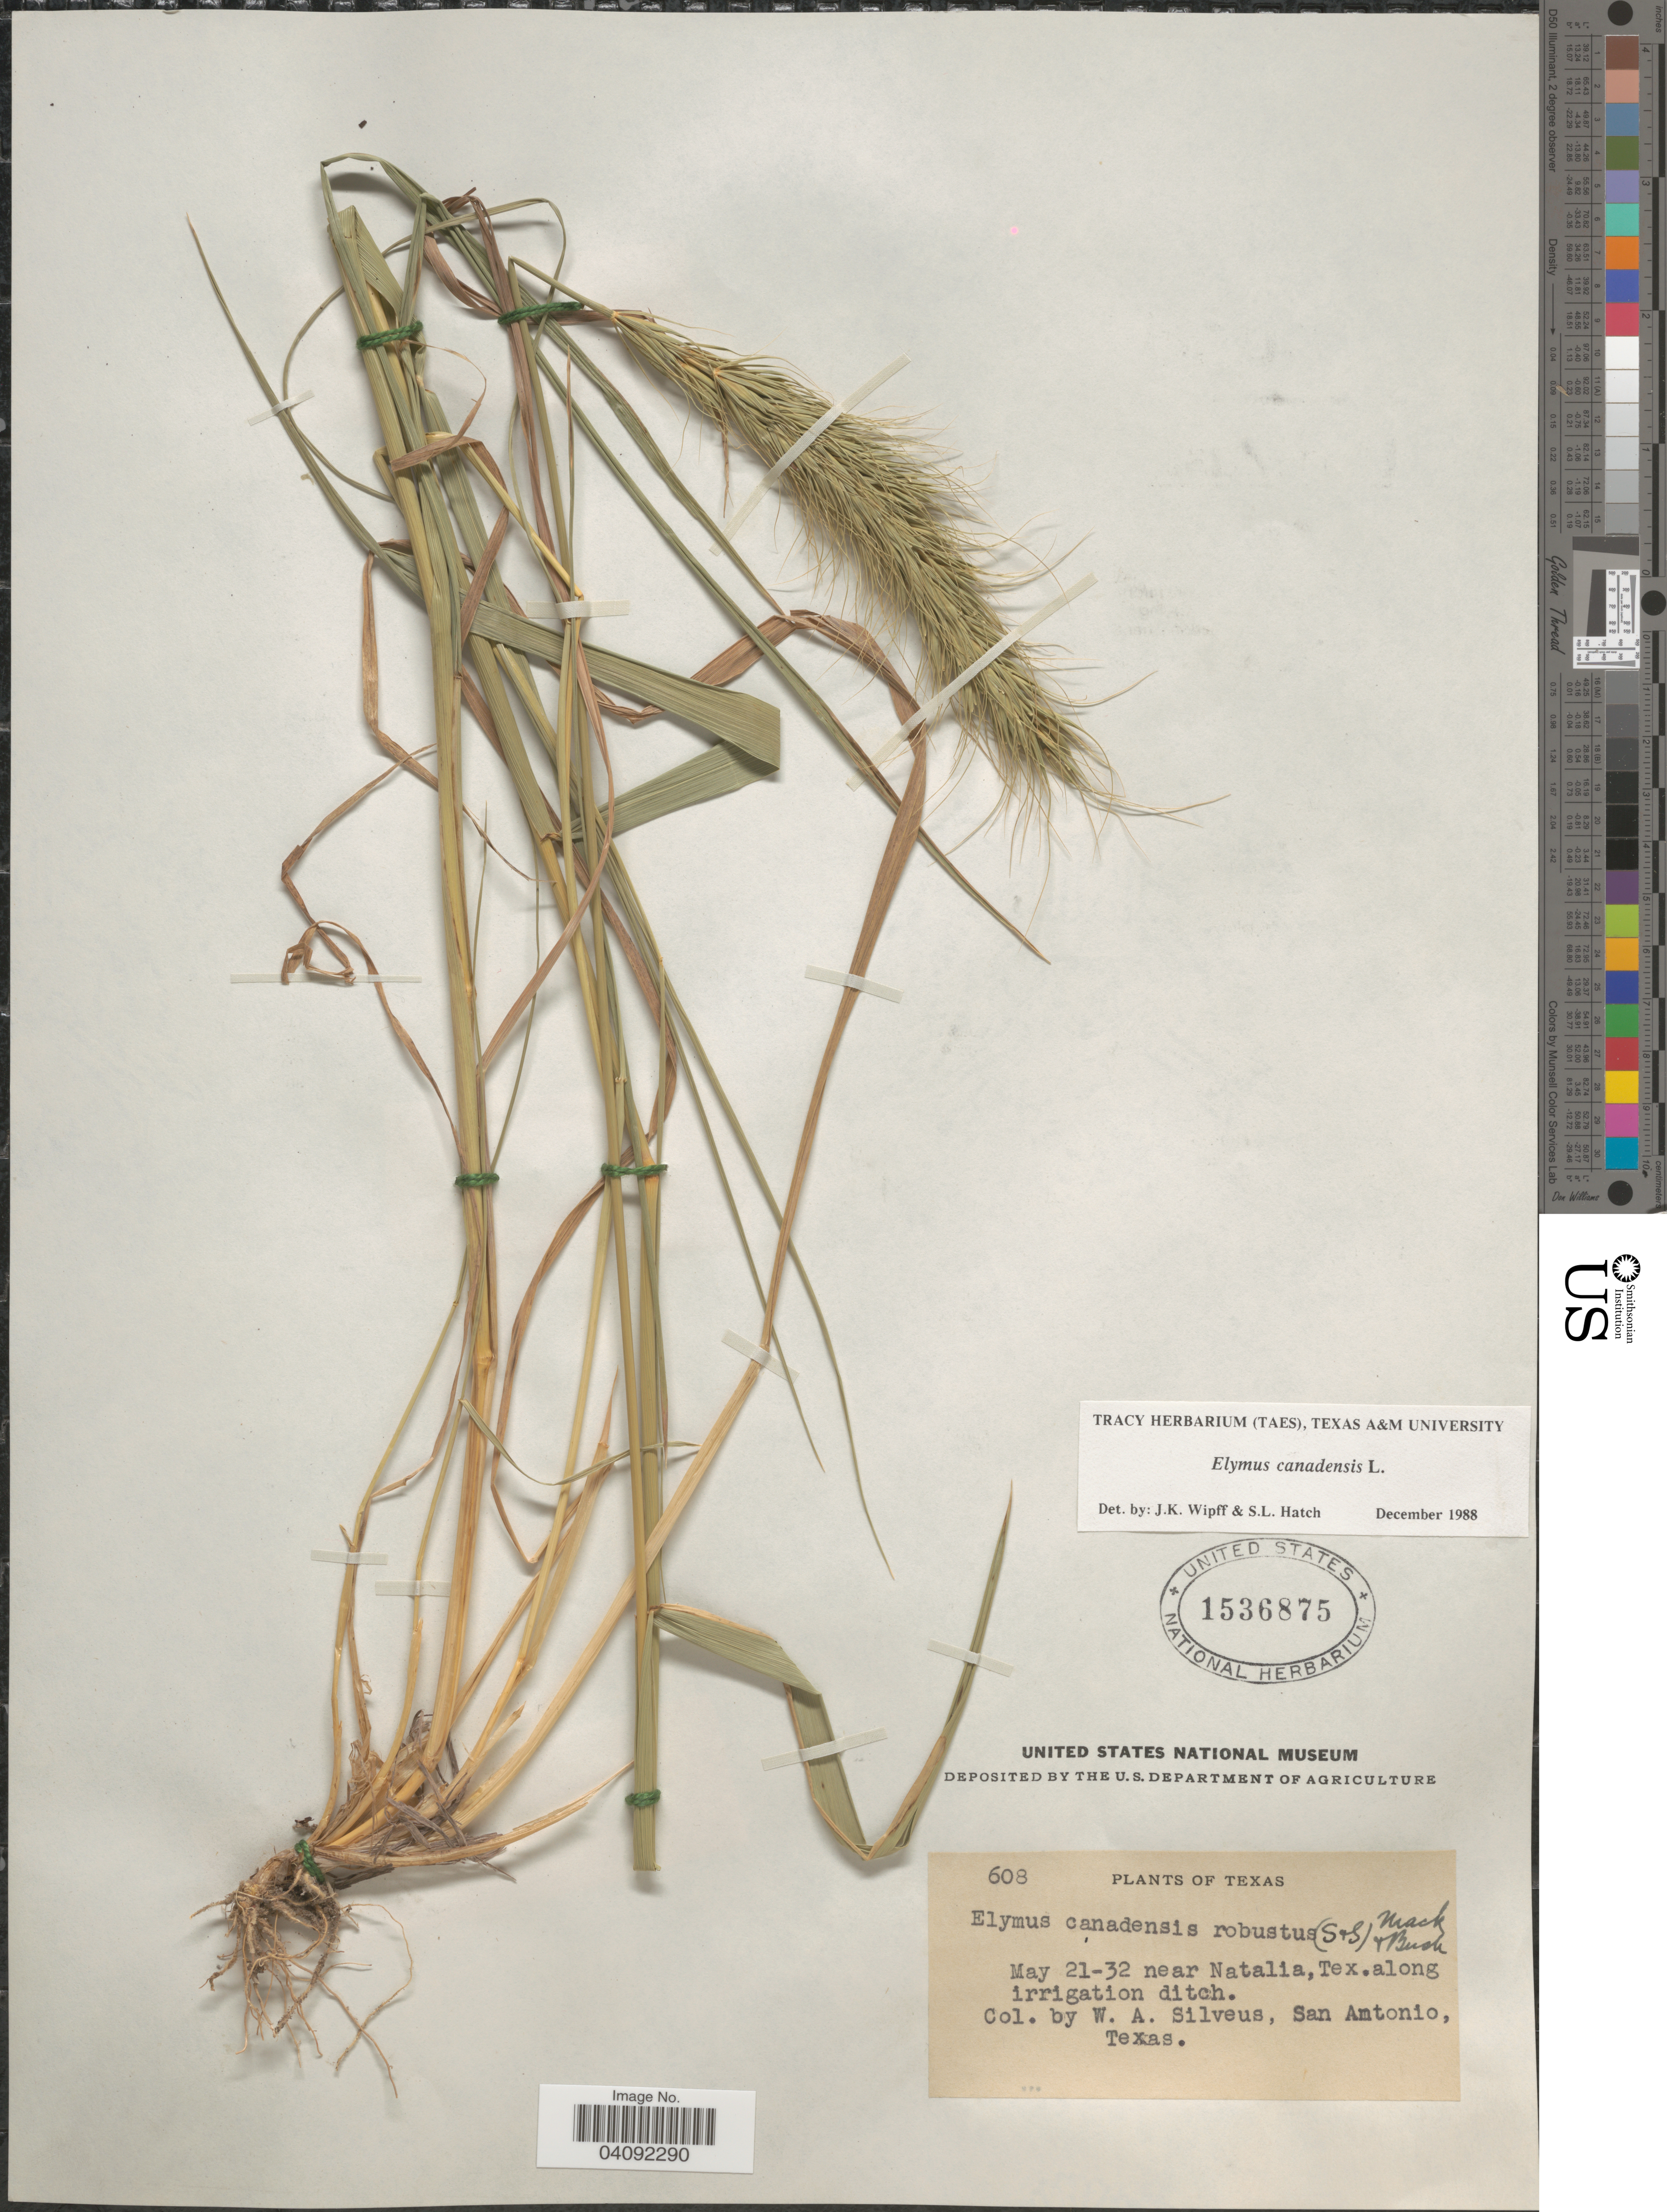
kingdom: Plantae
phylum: Tracheophyta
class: Liliopsida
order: Poales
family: Poaceae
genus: Elymus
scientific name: Elymus elymoides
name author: (Raf.) Swezey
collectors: W. Silveus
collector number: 608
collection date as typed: Transcribed d/m/y: 21/5/32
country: United States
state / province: Texas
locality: Near Natalia, along irrigation ditch.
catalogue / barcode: US 1536875